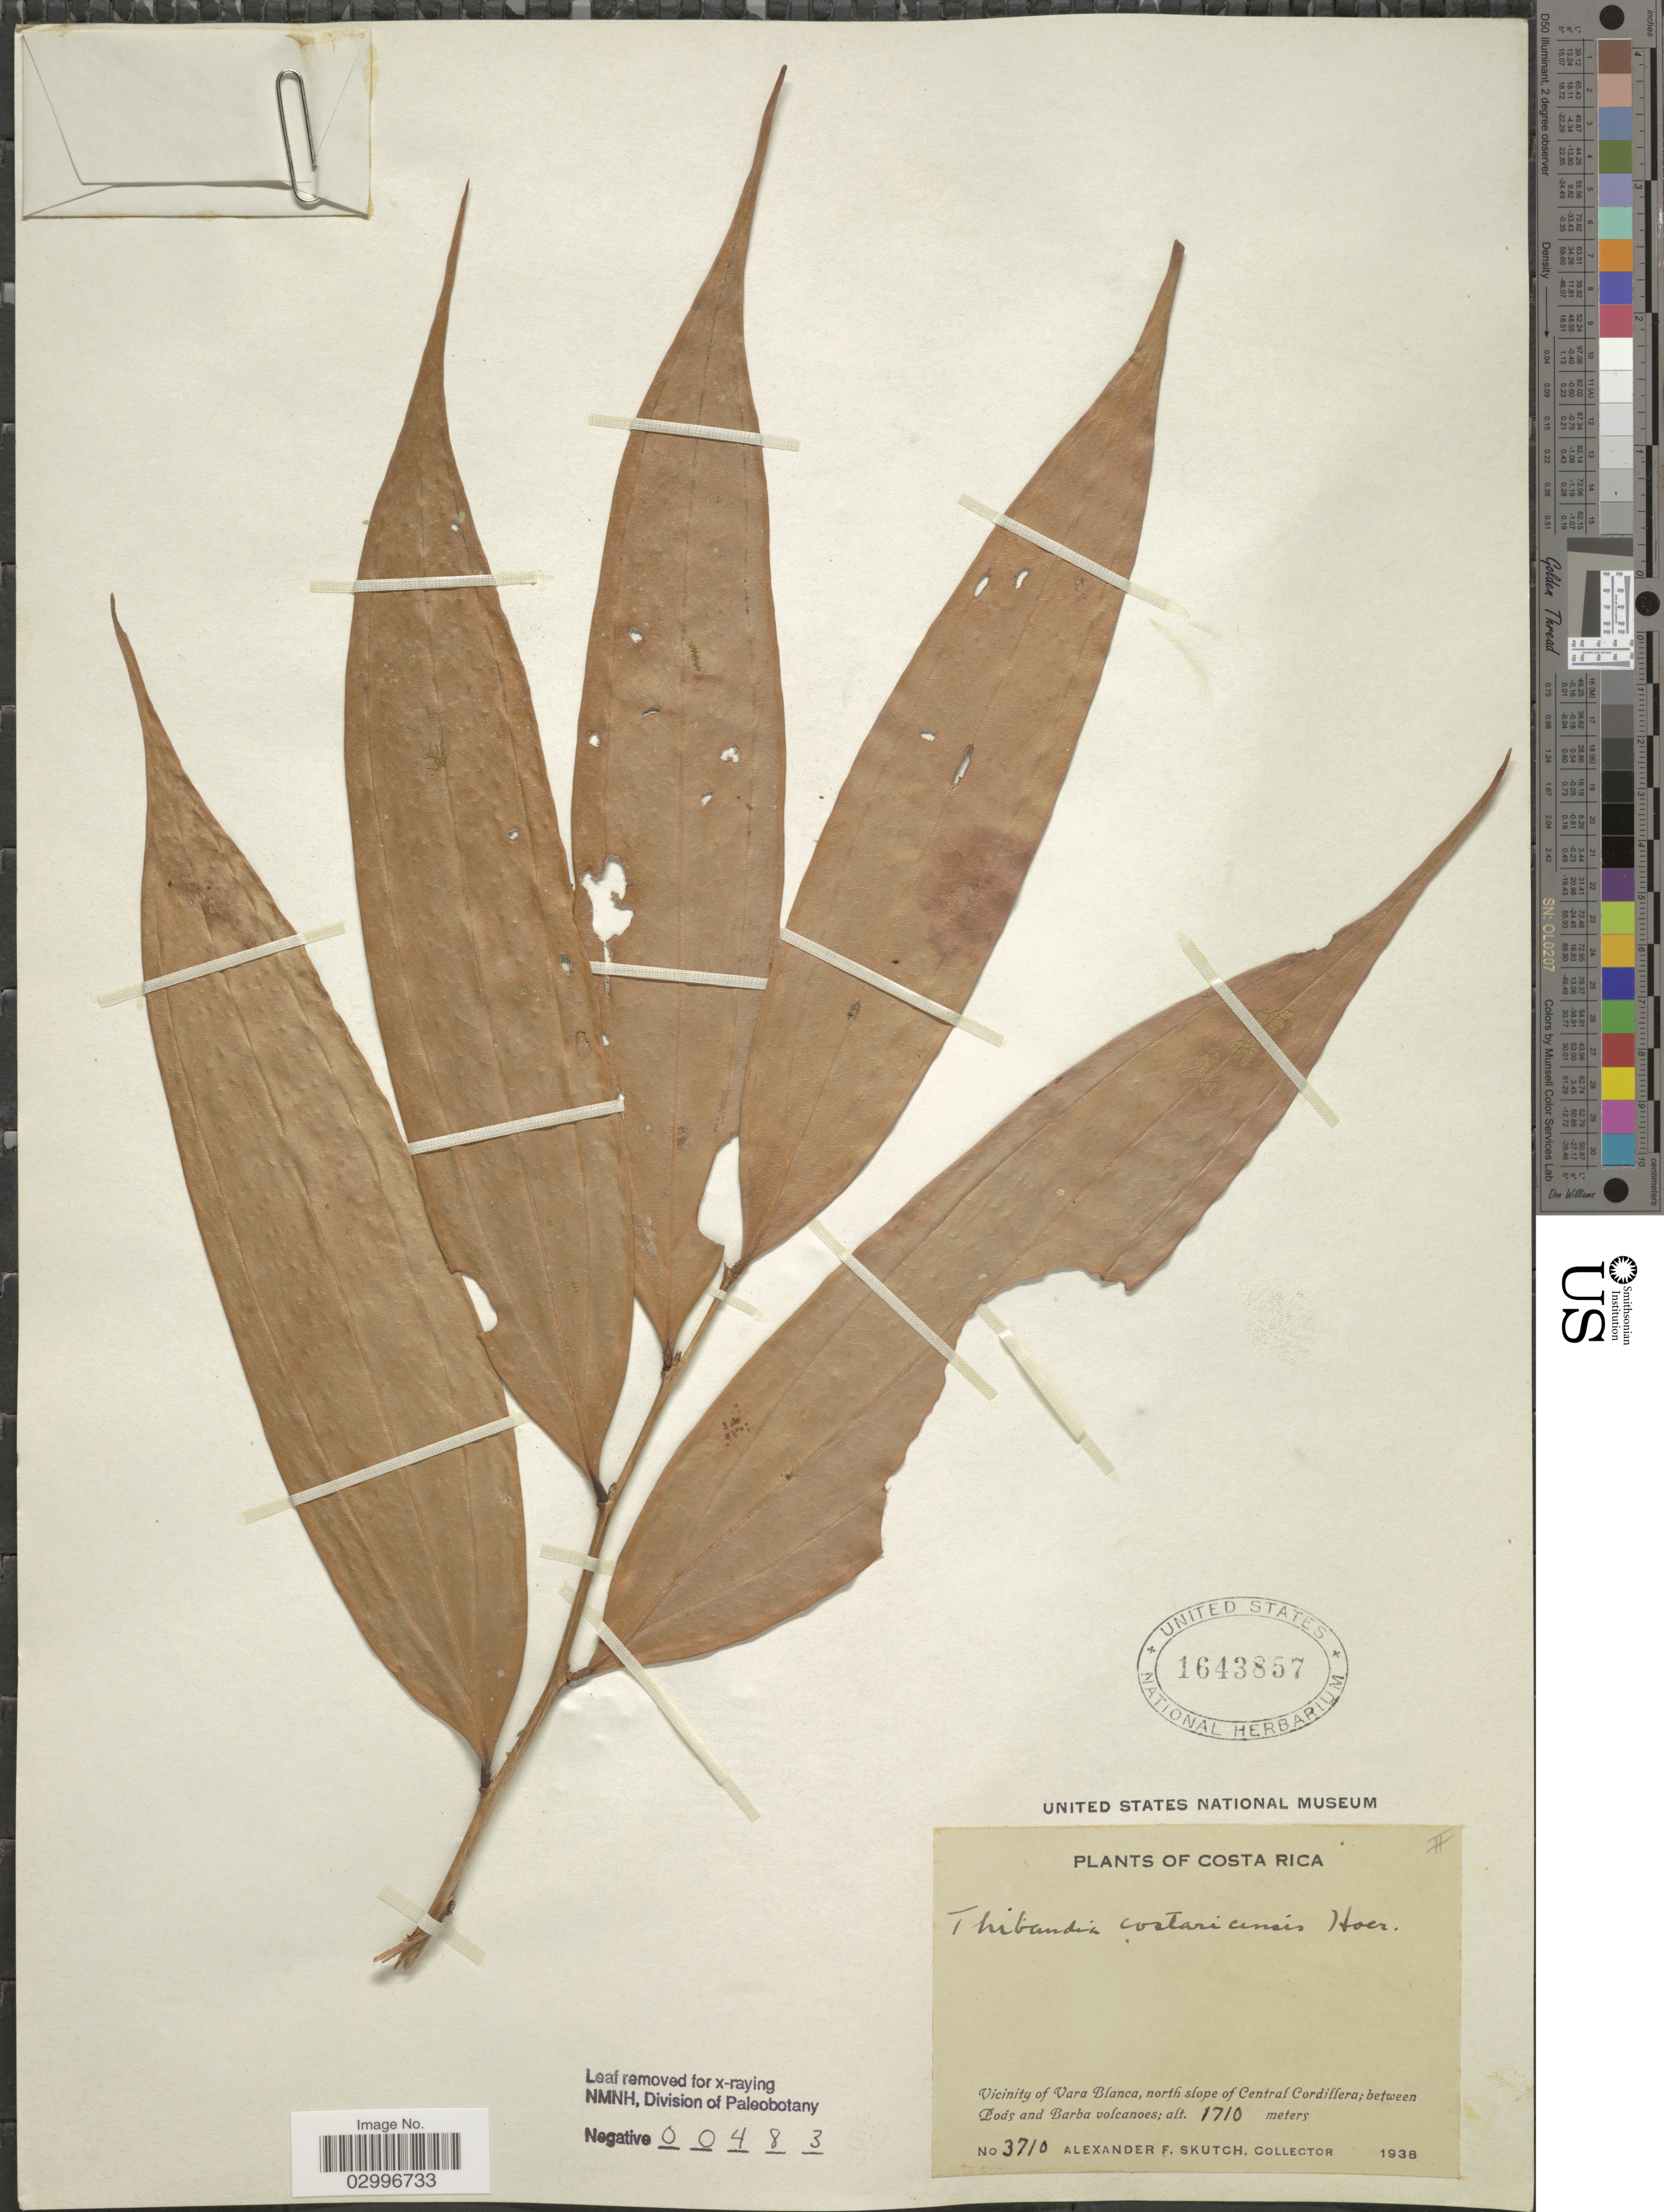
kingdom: Plantae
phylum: Tracheophyta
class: Magnoliopsida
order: Ericales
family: Ericaceae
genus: Thibaudia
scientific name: Thibaudia costaricensis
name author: Hoerold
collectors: A. F. Skutch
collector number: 3710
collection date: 1938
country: Costa Rica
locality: Vicinity of Vara Blanca, north slope of Central Cordillera; between Pods and Barba volcanoes.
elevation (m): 1710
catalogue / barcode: US 1643857